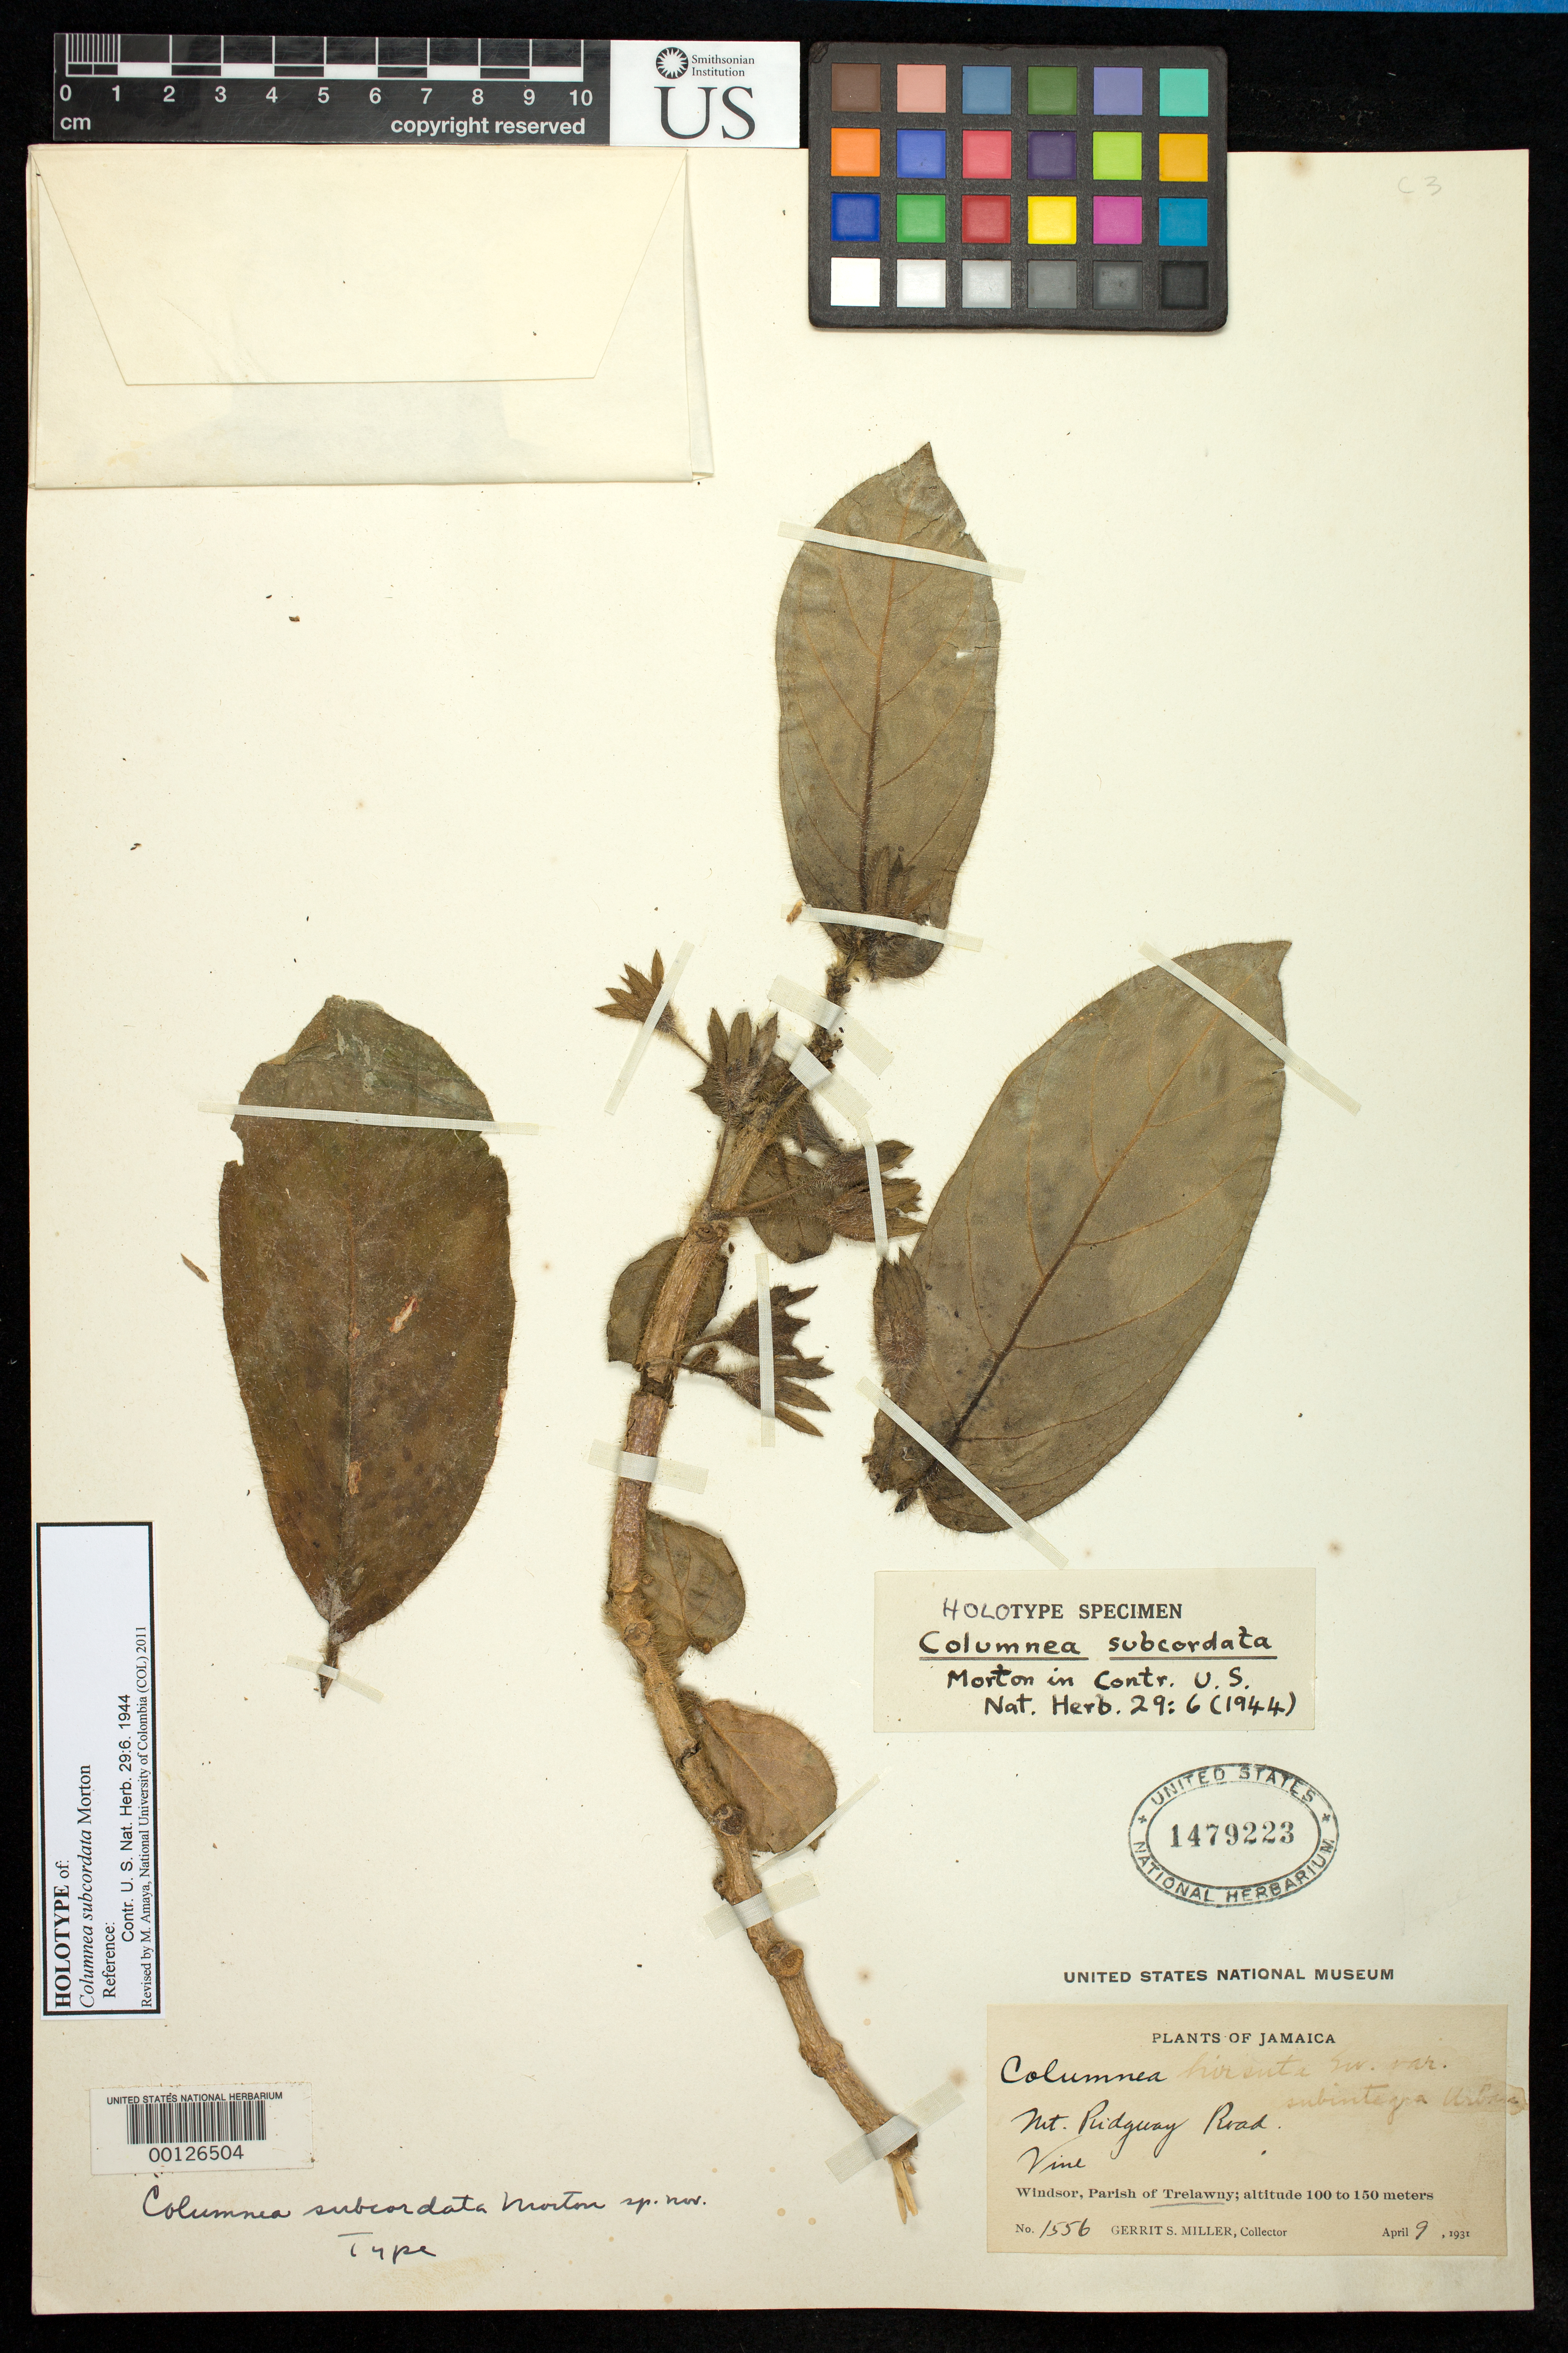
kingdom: Plantae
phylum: Tracheophyta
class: Magnoliopsida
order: Lamiales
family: Gesneriaceae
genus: Columnea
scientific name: Columnea subcordata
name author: C.V. Morton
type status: Holotype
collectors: G. S. Miller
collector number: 1556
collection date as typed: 09 Apr 1931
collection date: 1931-04-09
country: Jamaica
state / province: Trelawny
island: Greater Antilles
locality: Windsor, Parish of Trelawny, Mt. Ridgway Road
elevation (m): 100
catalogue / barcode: US 1479223